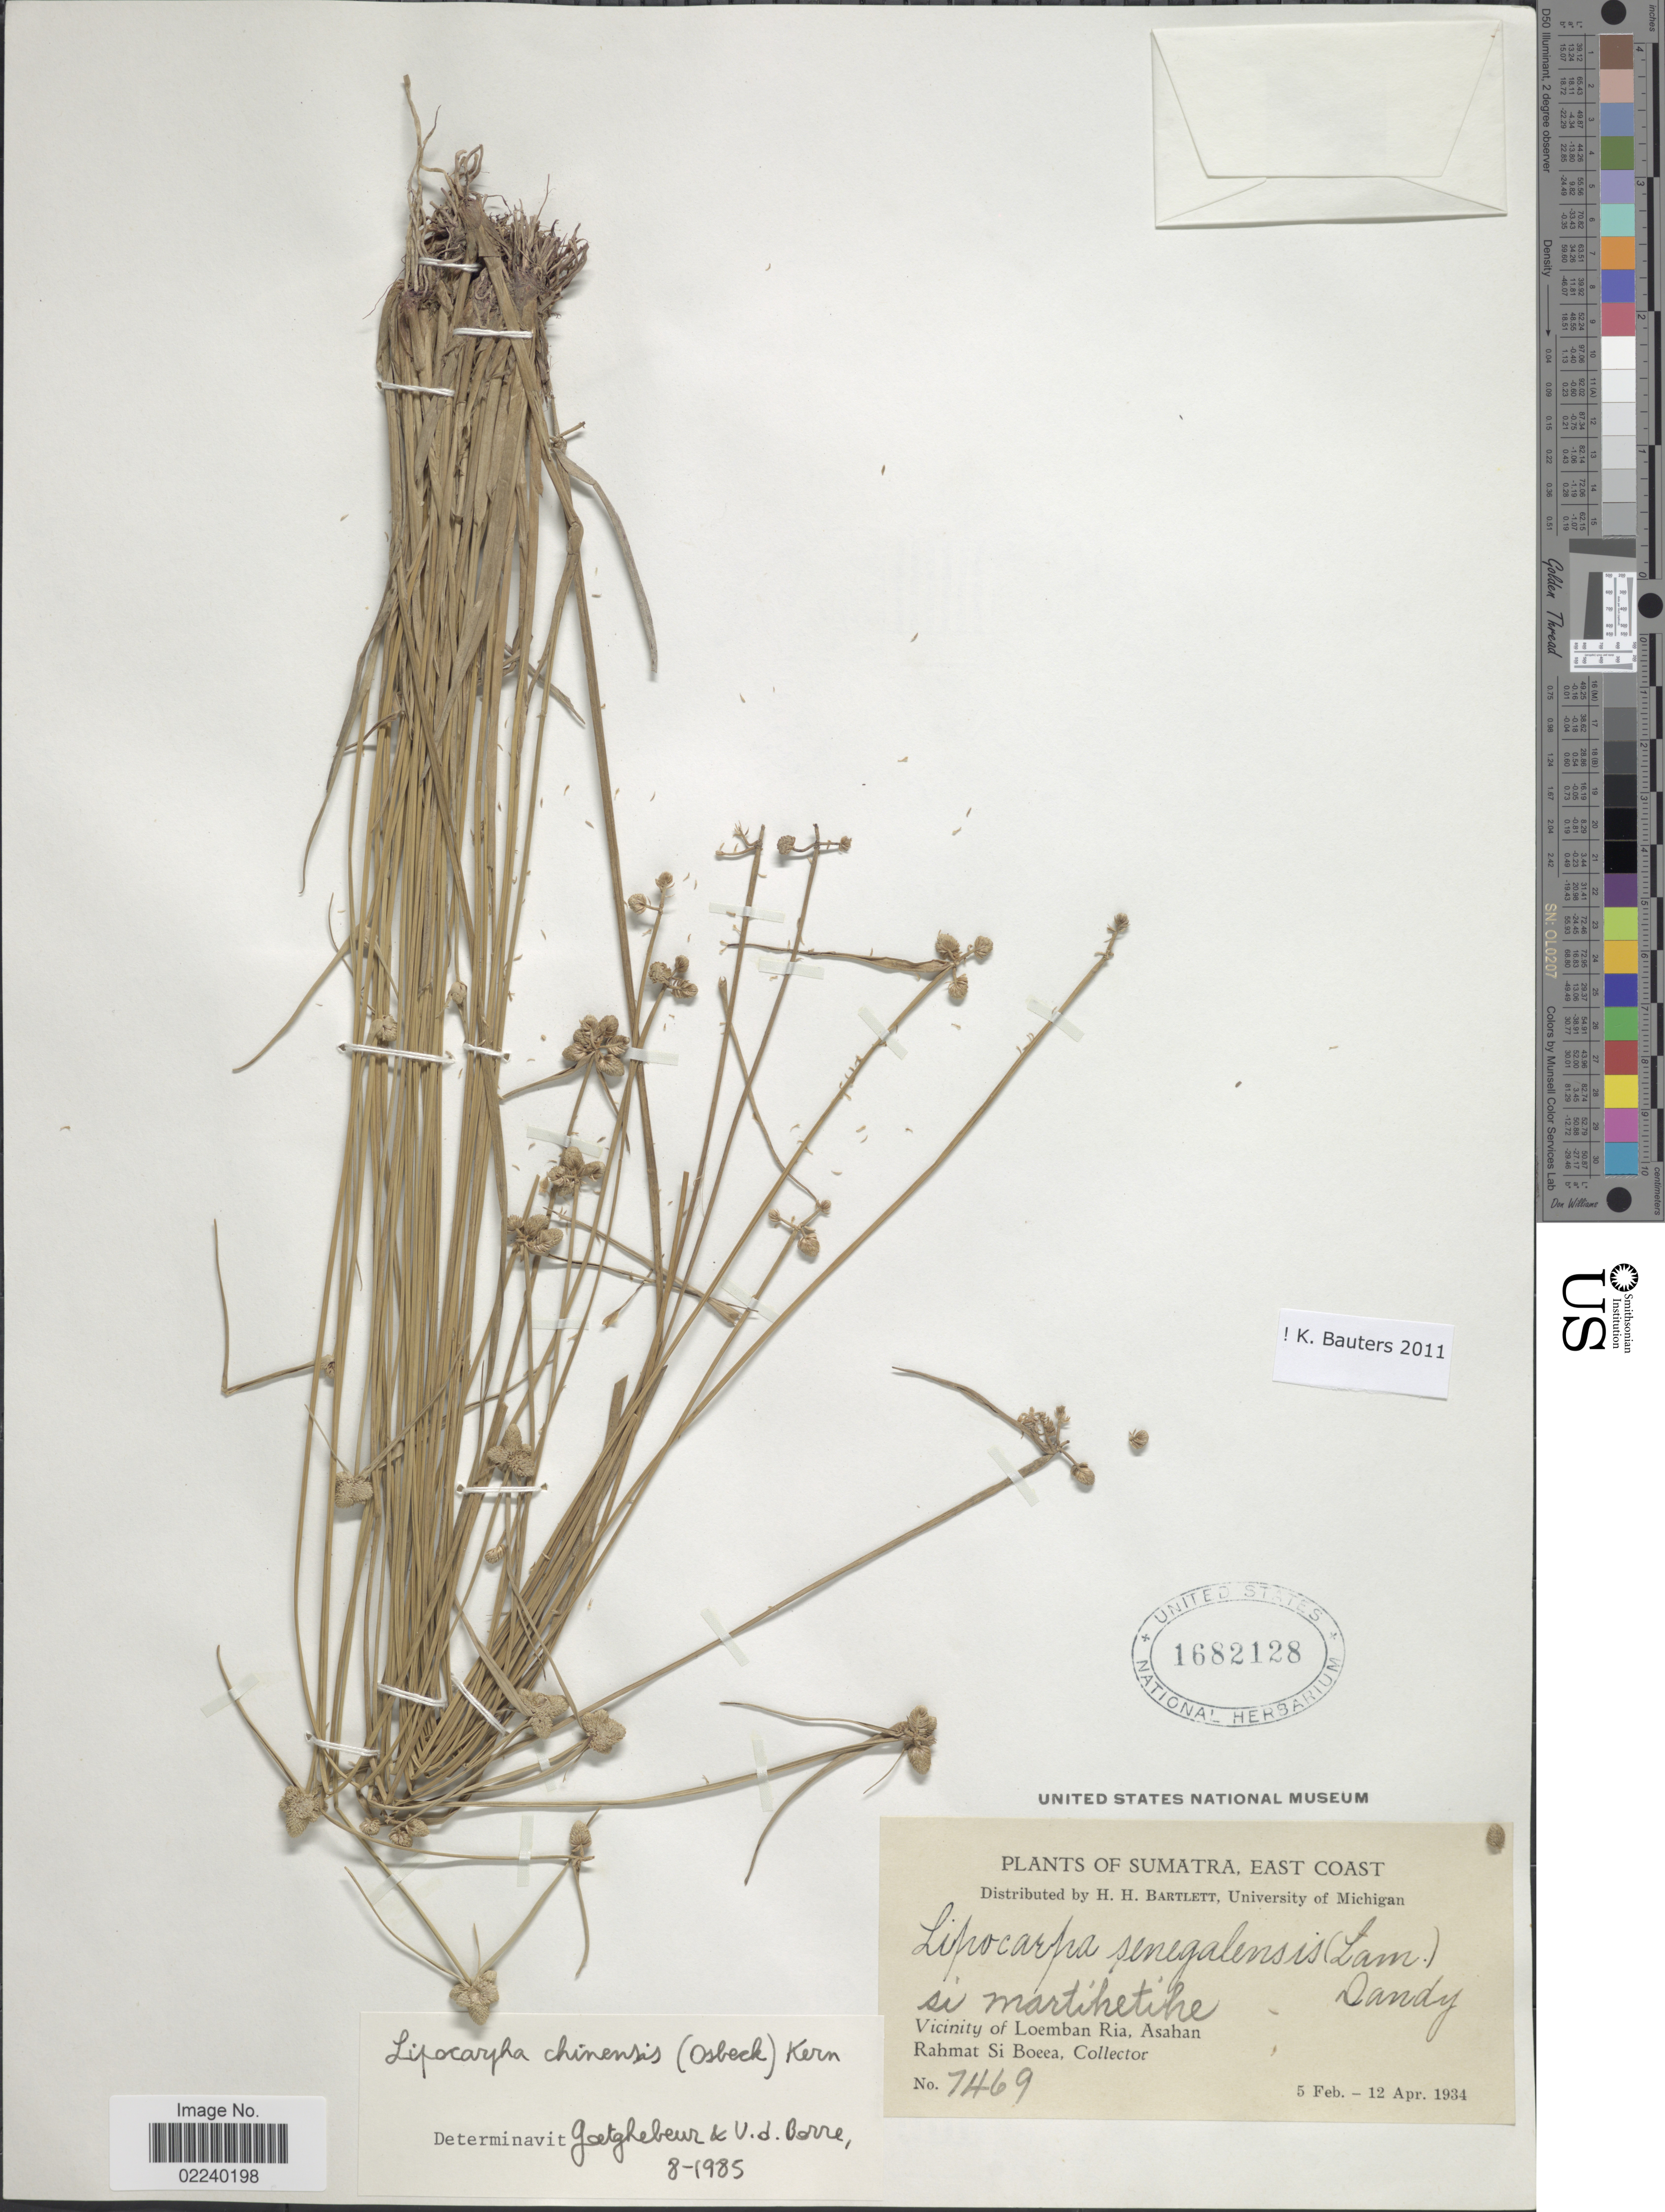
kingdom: Plantae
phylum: Tracheophyta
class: Liliopsida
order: Poales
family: Cyperaceae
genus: Cyperus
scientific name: Cyperus albescens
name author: (Steud.) Larridon & Govaerts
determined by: Strong, M. T., (US), Smithsonian Institution - National Museum of Natural History (UNITED STATES)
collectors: Rahmat Si Boeea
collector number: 7469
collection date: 1934-02-05/1934-04-12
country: Indonesia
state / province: Sumatra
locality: East Coast, Vicinity of Loemban Ria, Asahan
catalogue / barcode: US 1682128